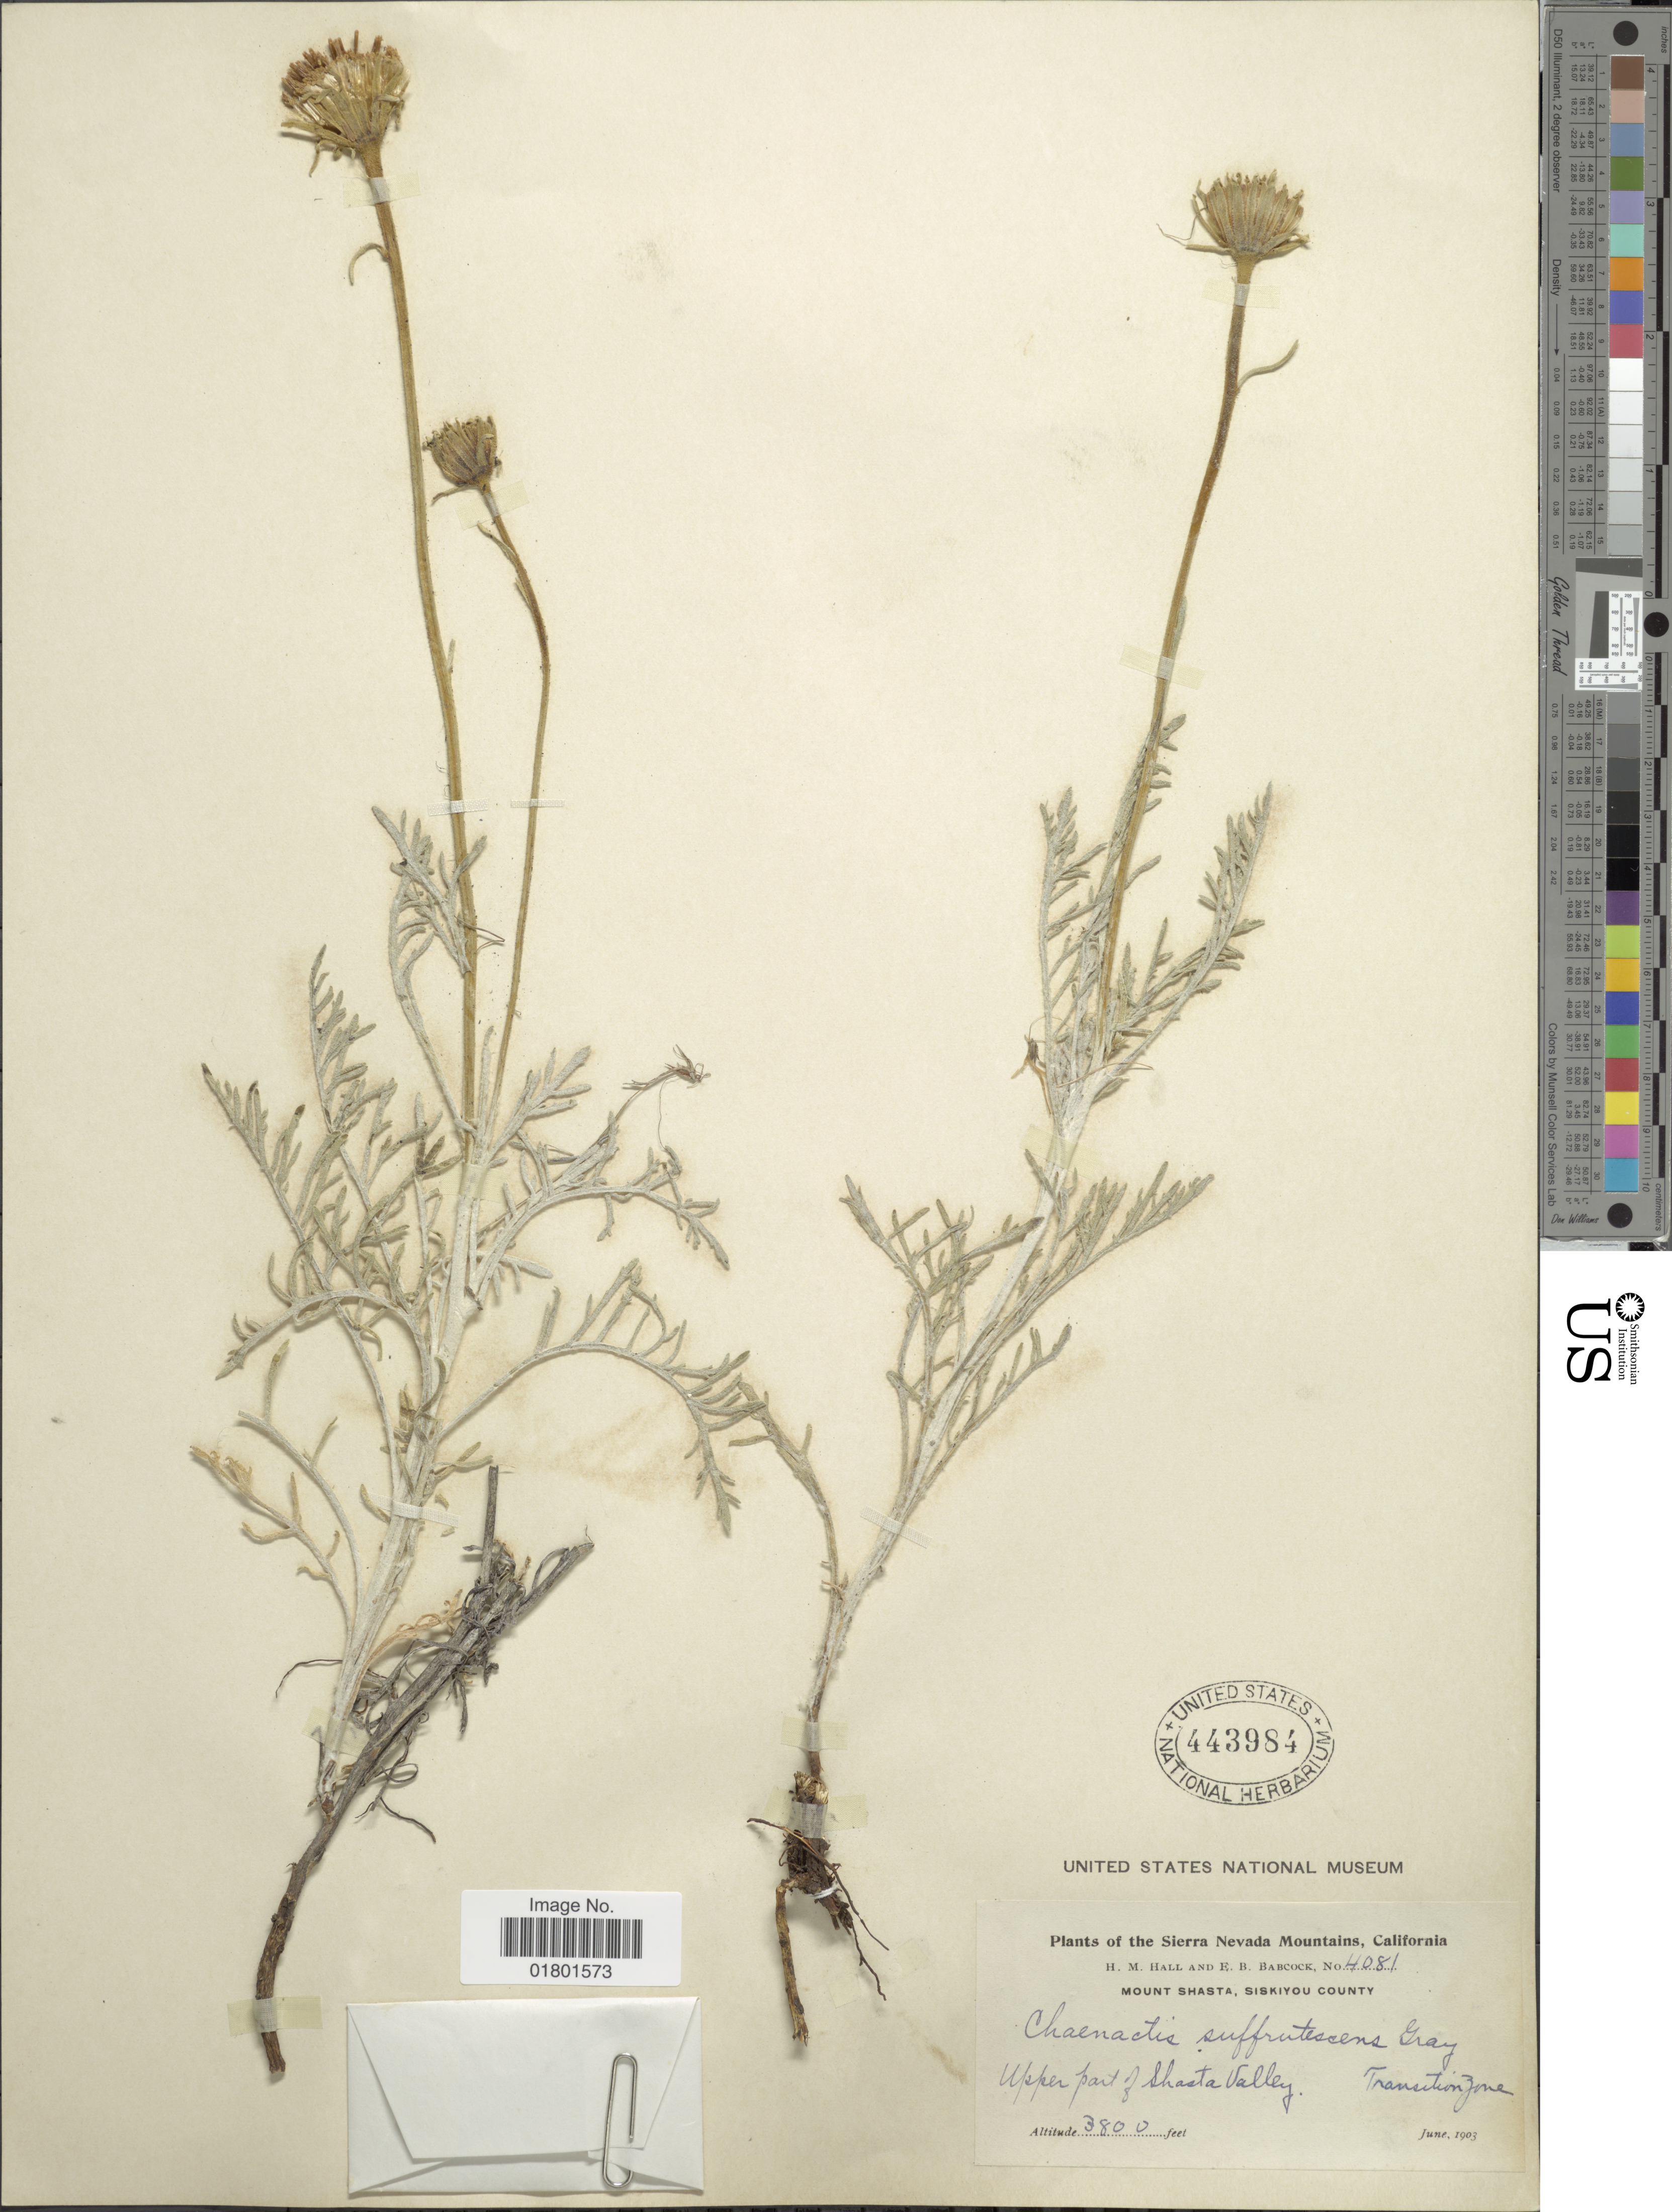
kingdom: Plantae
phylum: Tracheophyta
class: Magnoliopsida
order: Asterales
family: Asteraceae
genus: Chaenactis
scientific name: Chaenactis suffrutescens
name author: A. Gray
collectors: H. M. Hall & E. B. Babcock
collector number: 4081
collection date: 1903-06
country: United States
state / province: California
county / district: Siskiyou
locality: Sierra Nevada Mountains, Mount Shasta, Siskiyou County, Upper part of Shasta Valley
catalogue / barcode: US 443984